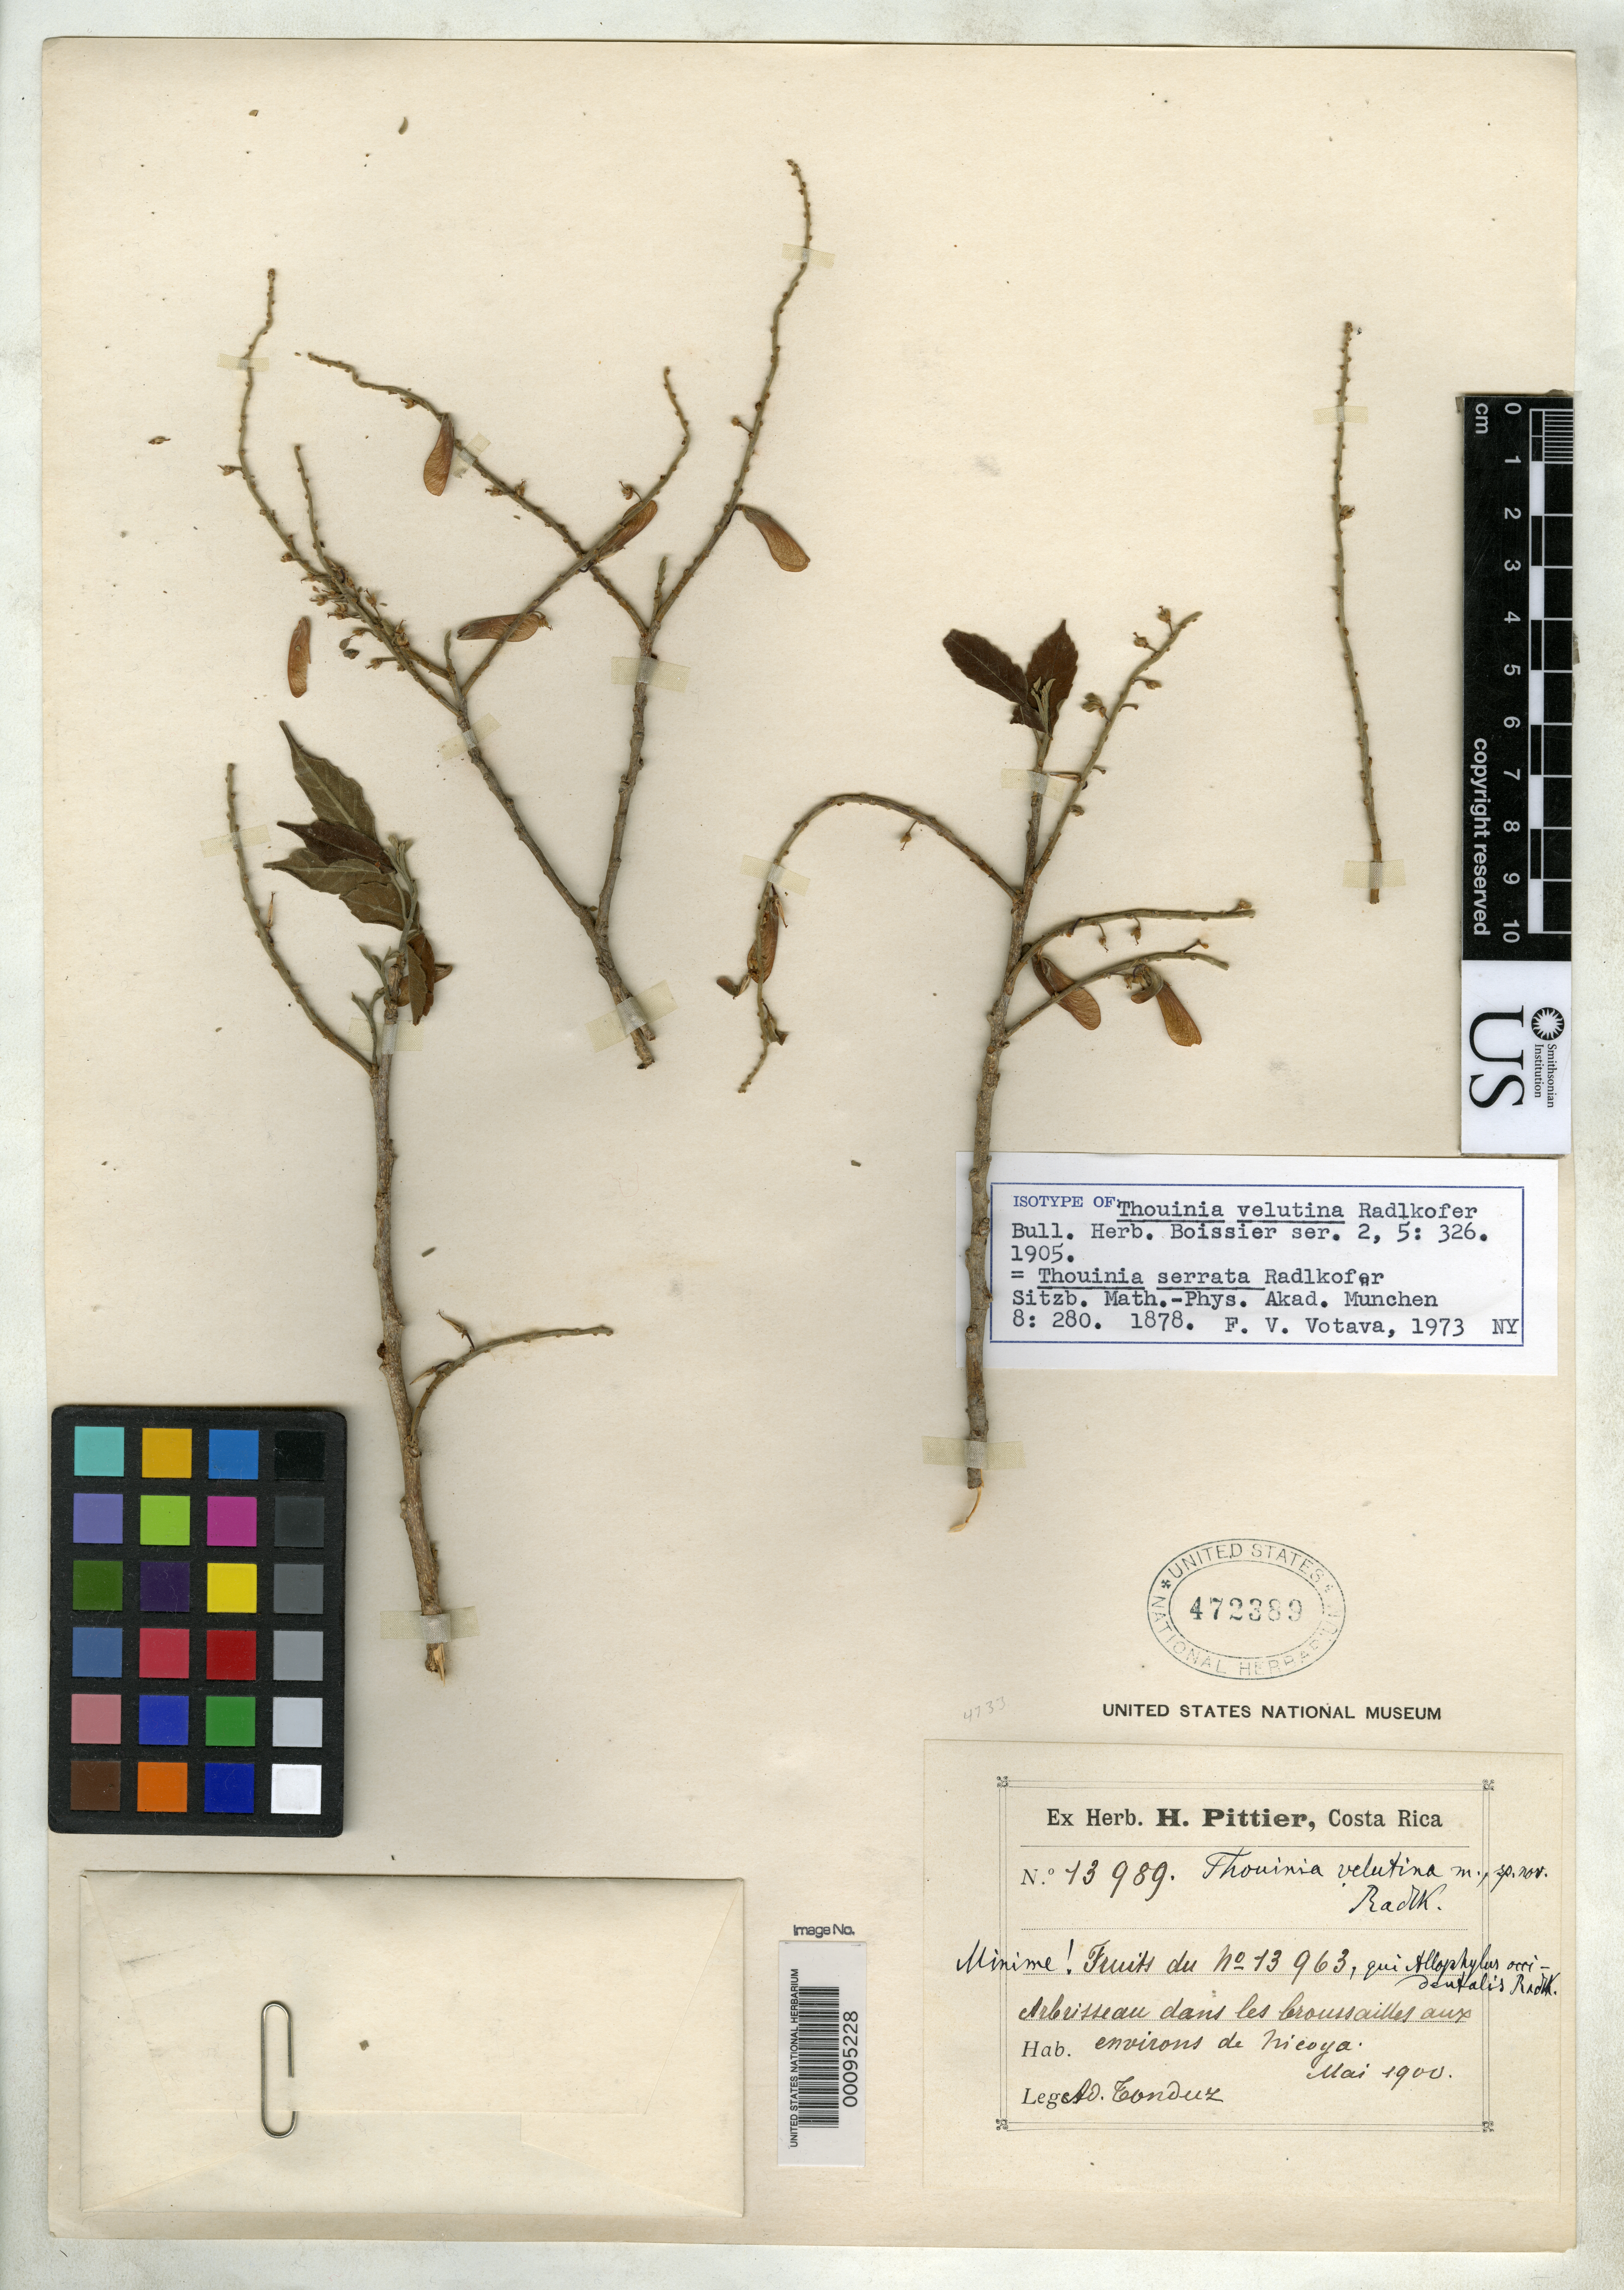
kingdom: Plantae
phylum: Tracheophyta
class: Magnoliopsida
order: Sapindales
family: Sapindaceae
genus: Thouinia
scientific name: Thouinia velutina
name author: Radlk.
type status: Isotype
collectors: A. Tonduz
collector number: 13989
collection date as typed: May 1900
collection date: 1900-05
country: Costa Rica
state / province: Guanacaste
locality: "broussailles environs de Nicoya."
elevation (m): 300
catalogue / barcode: US 472389